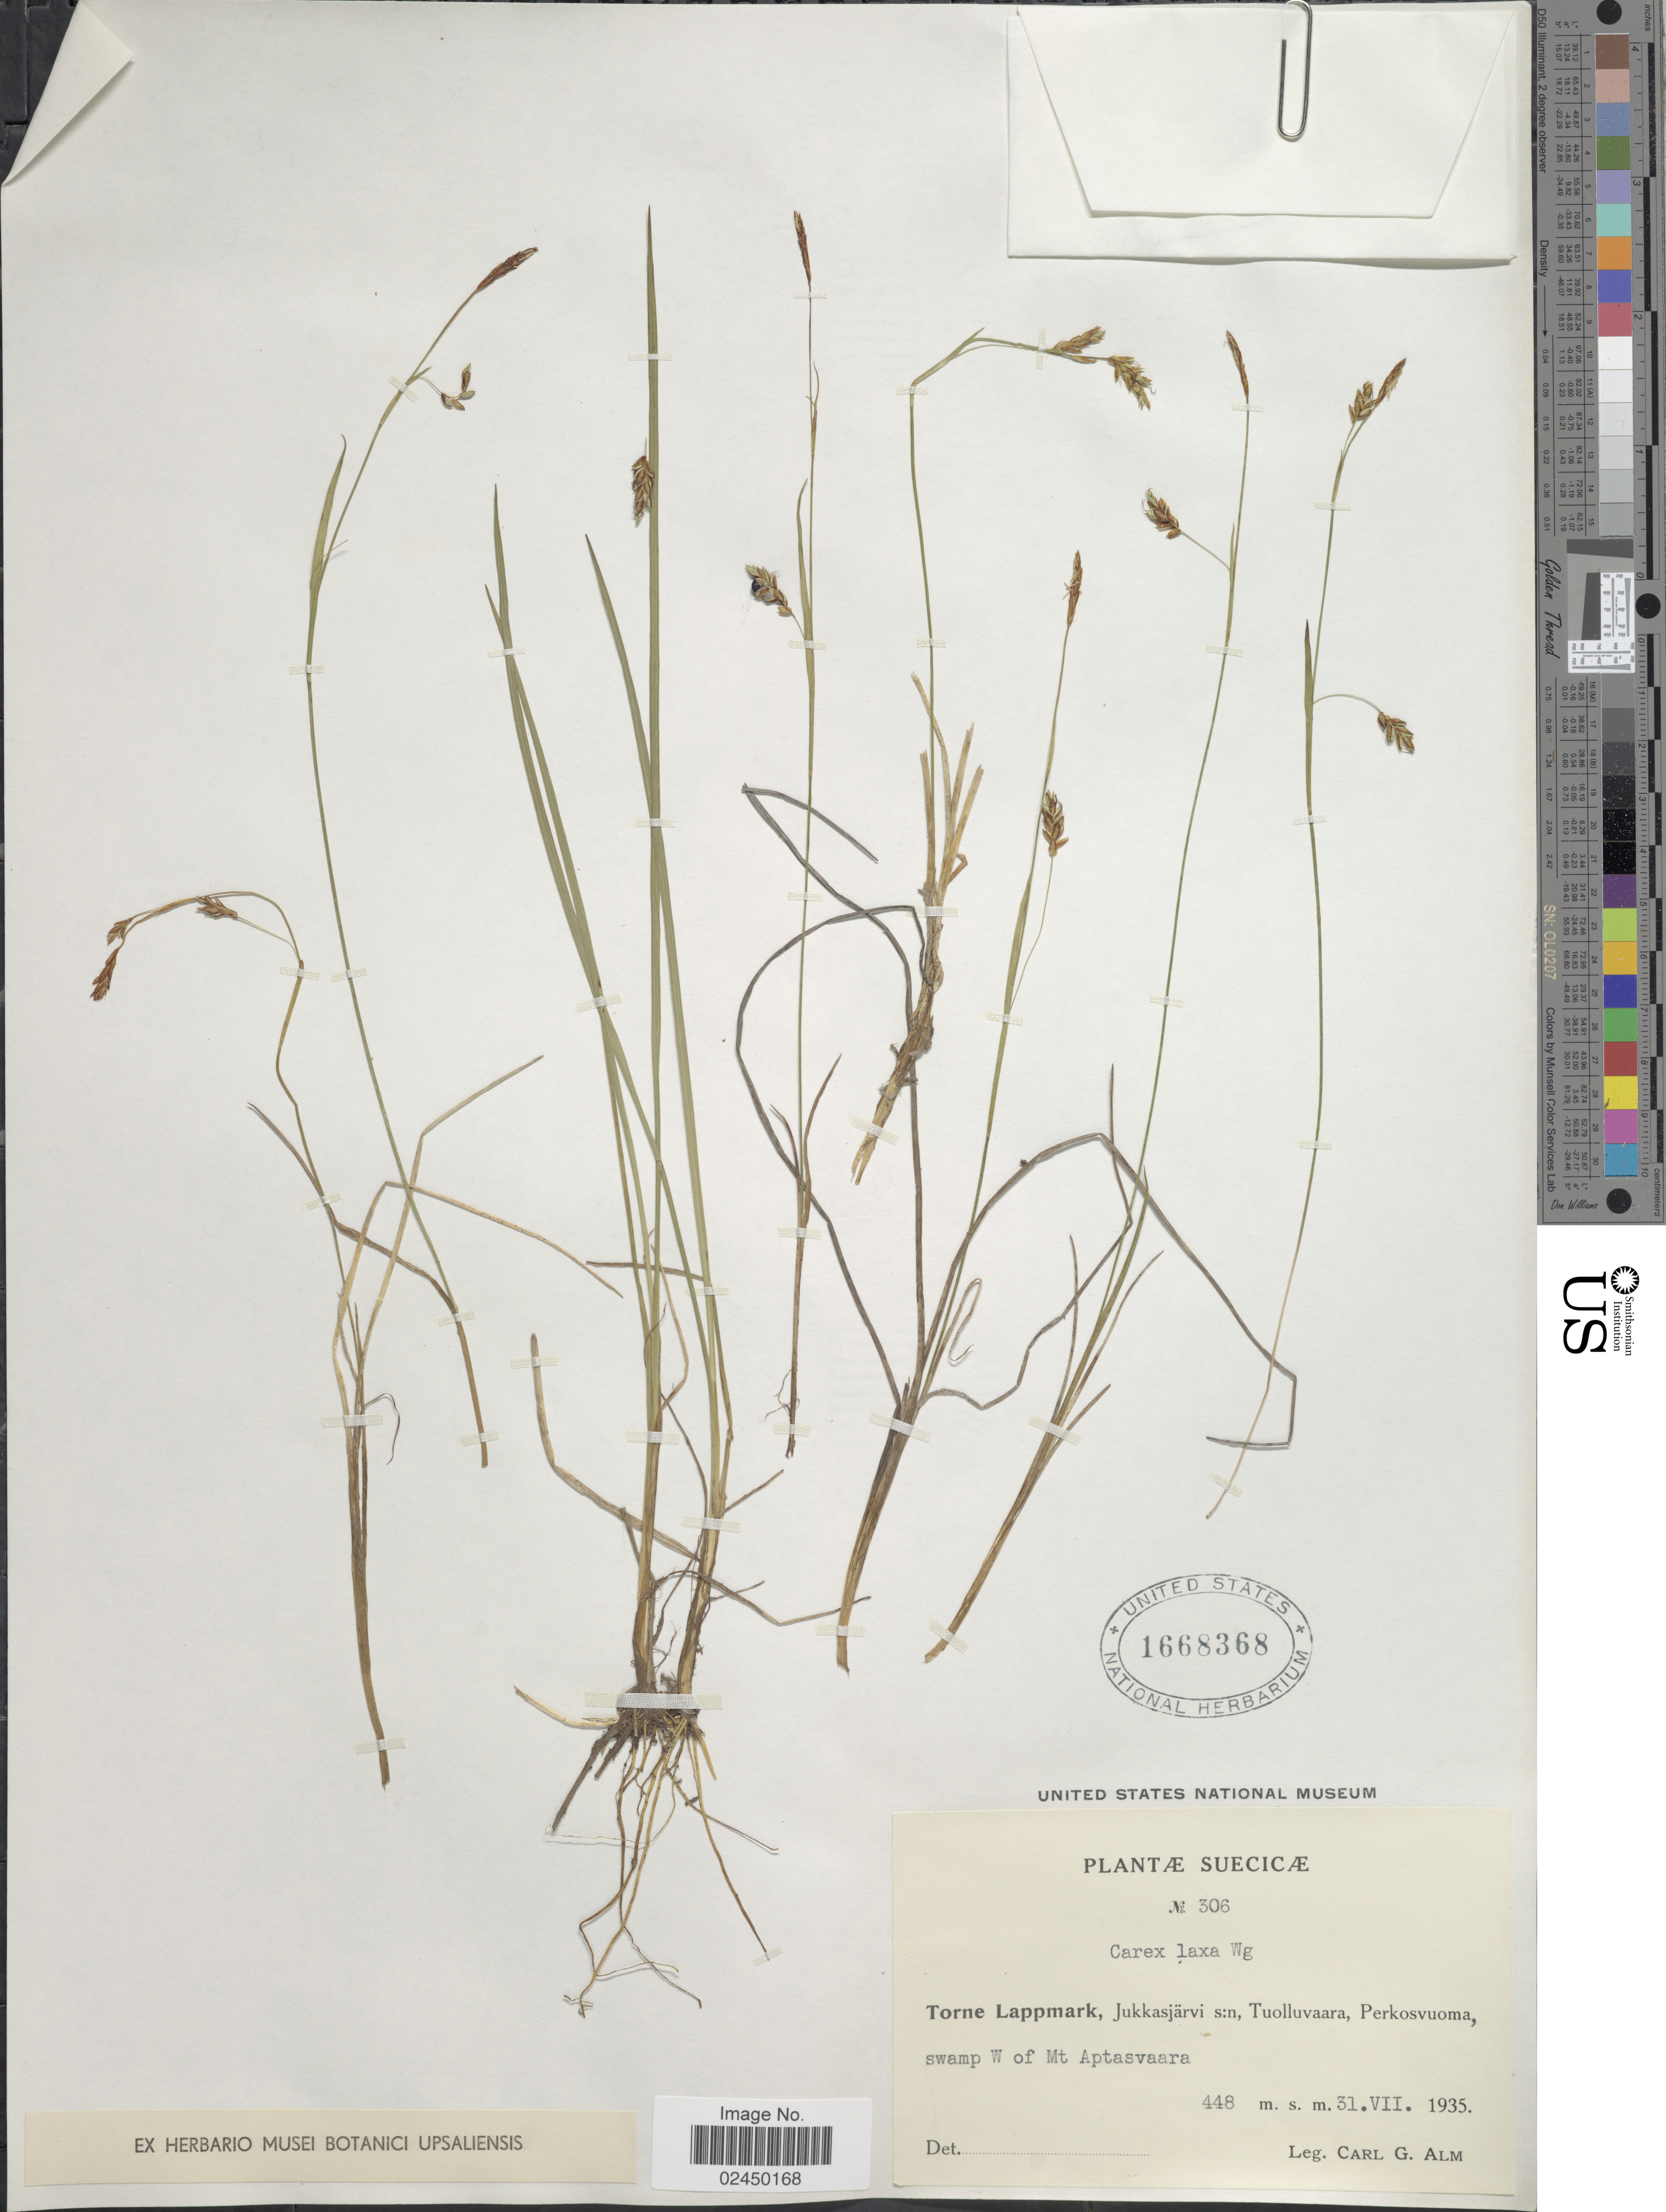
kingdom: Plantae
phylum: Tracheophyta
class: Liliopsida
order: Poales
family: Cyperaceae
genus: Carex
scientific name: Carex laxa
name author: Wahlenb.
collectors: C. G. Alm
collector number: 306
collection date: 1935-07-31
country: Sweden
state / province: Norrbotten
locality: Suecicæ, Torne Lappmark, Jukkasjärvi s:n, Tuolluvaara, Perkosvuoma, swamp W of Mt Aptasvaara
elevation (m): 448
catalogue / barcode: US 1668368